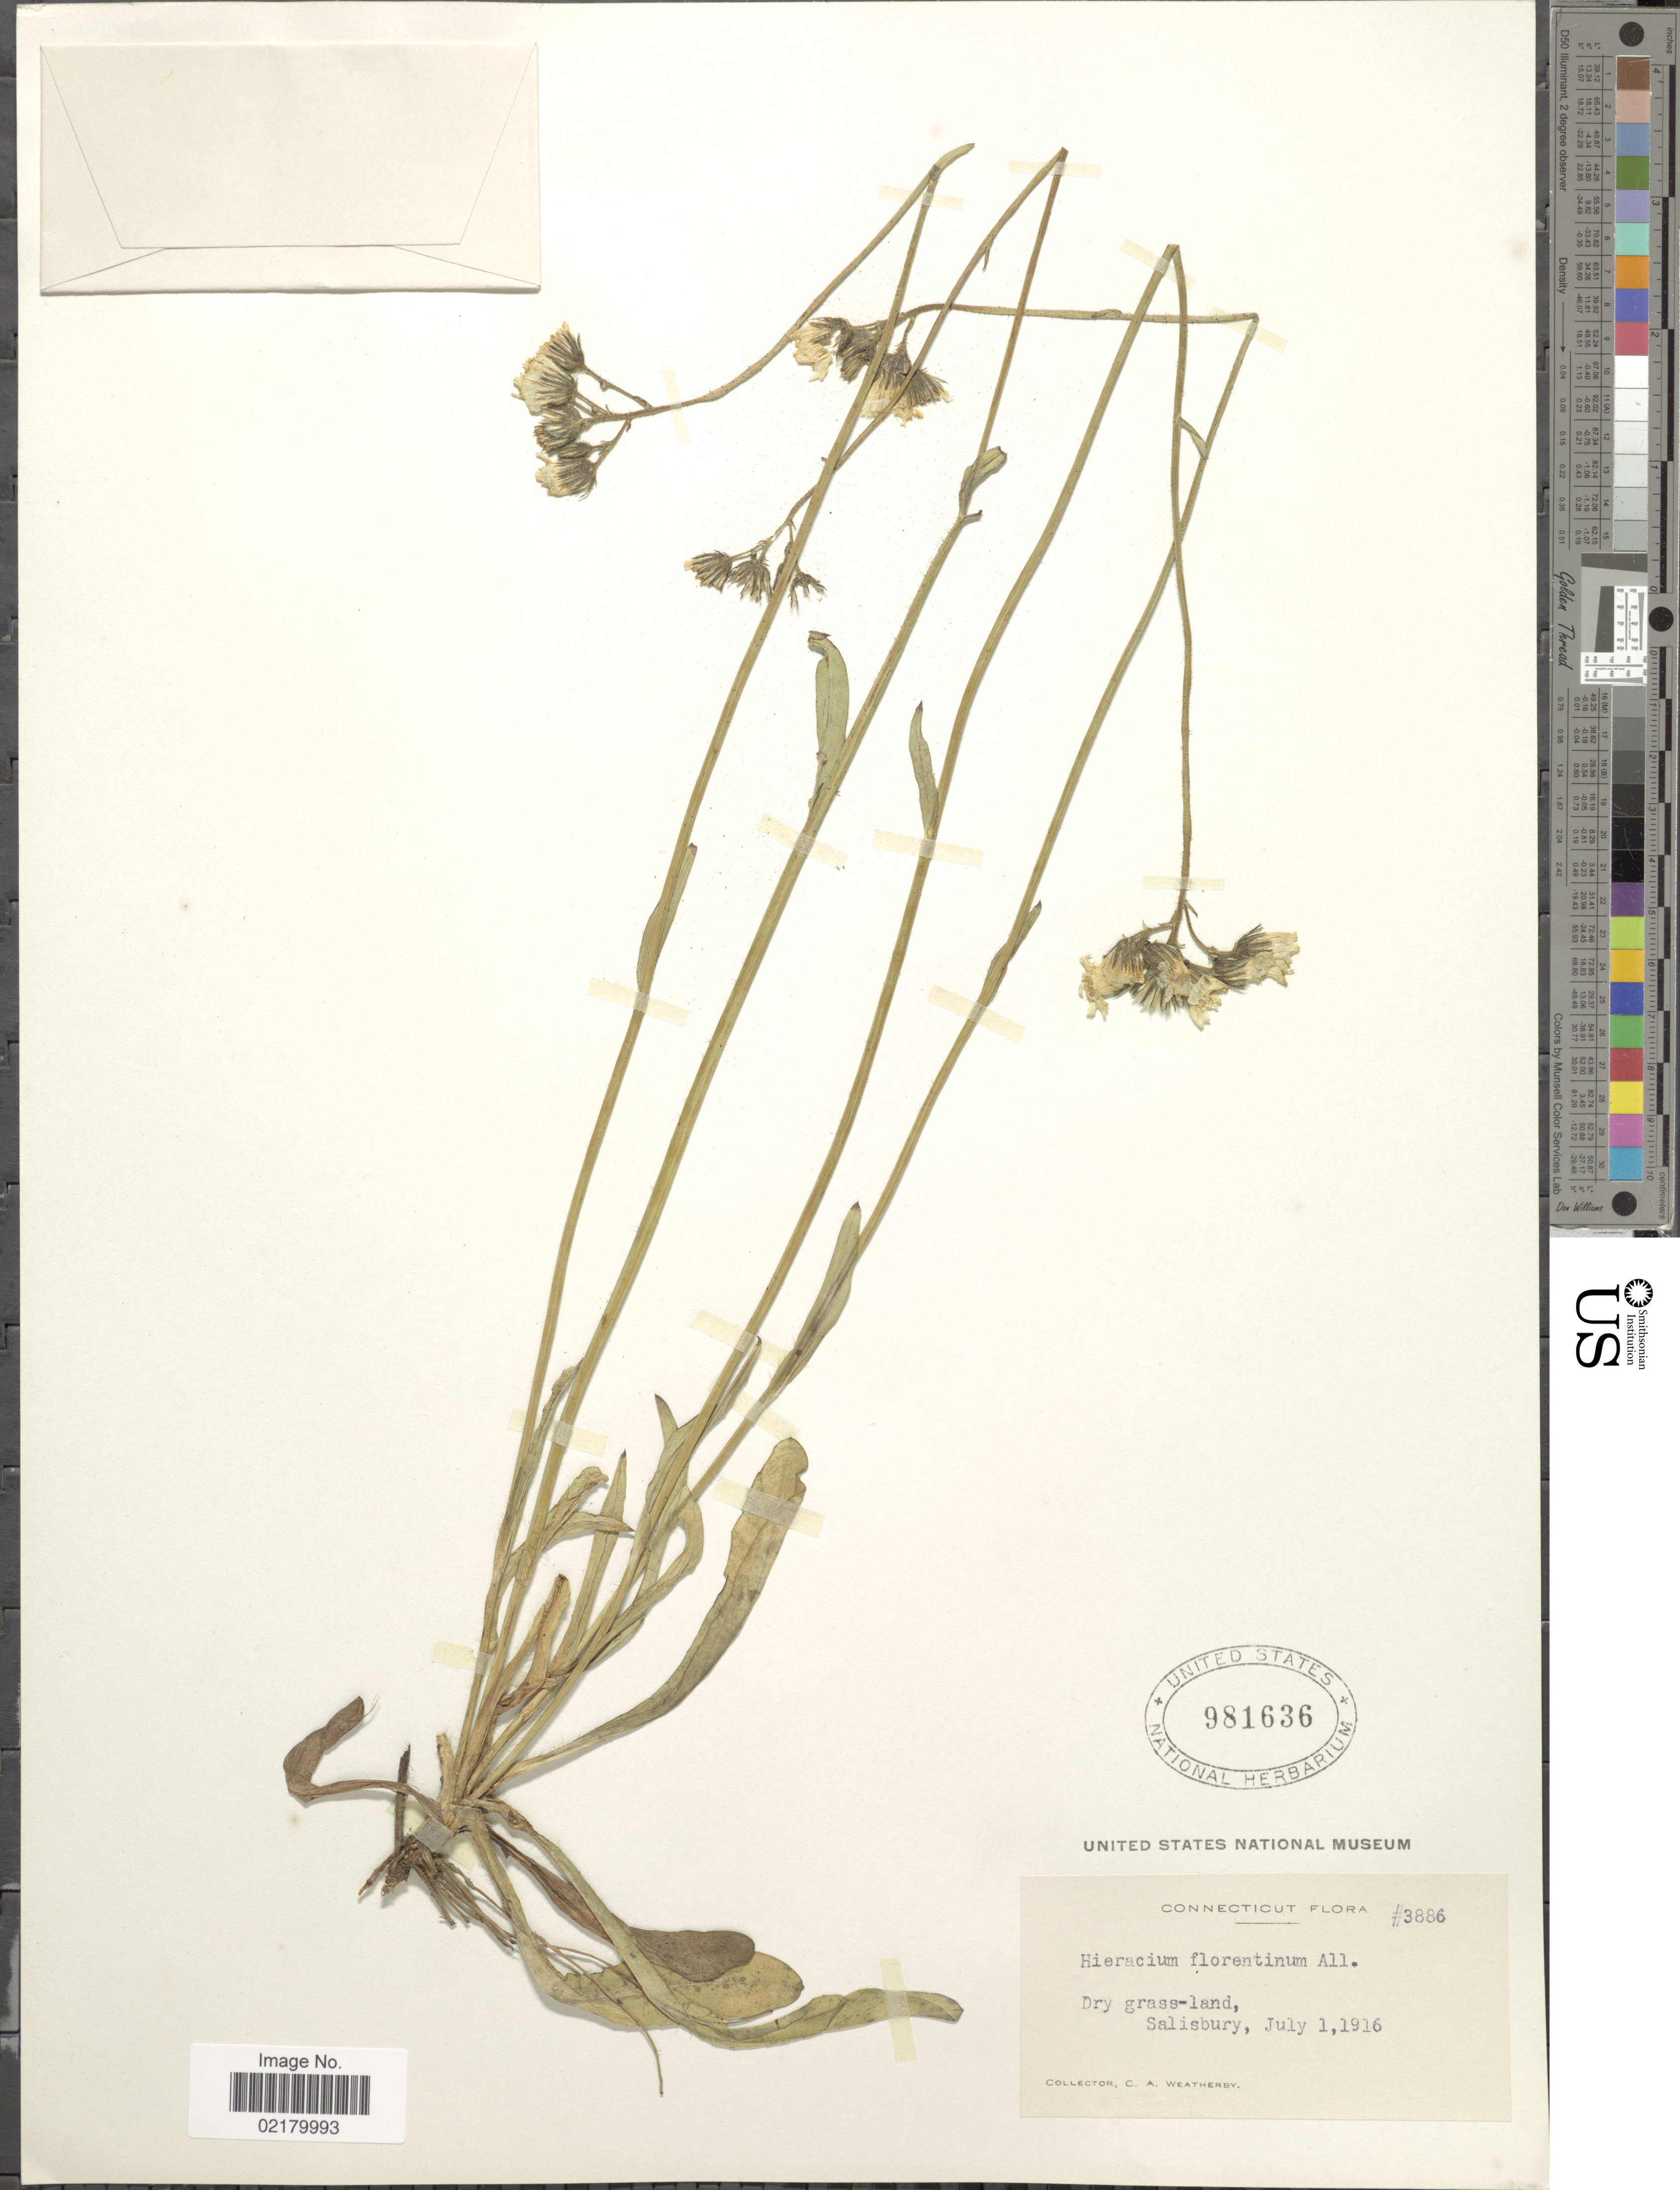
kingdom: Plantae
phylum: Tracheophyta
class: Magnoliopsida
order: Asterales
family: Asteraceae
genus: Pilosella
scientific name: Pilosella piloselloides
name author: (Vill.) Soják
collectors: C. A. Weatherby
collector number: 3886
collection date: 1916-07-01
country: United States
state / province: Connecticut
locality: Dry grass-land, Salisbury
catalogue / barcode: US 981636